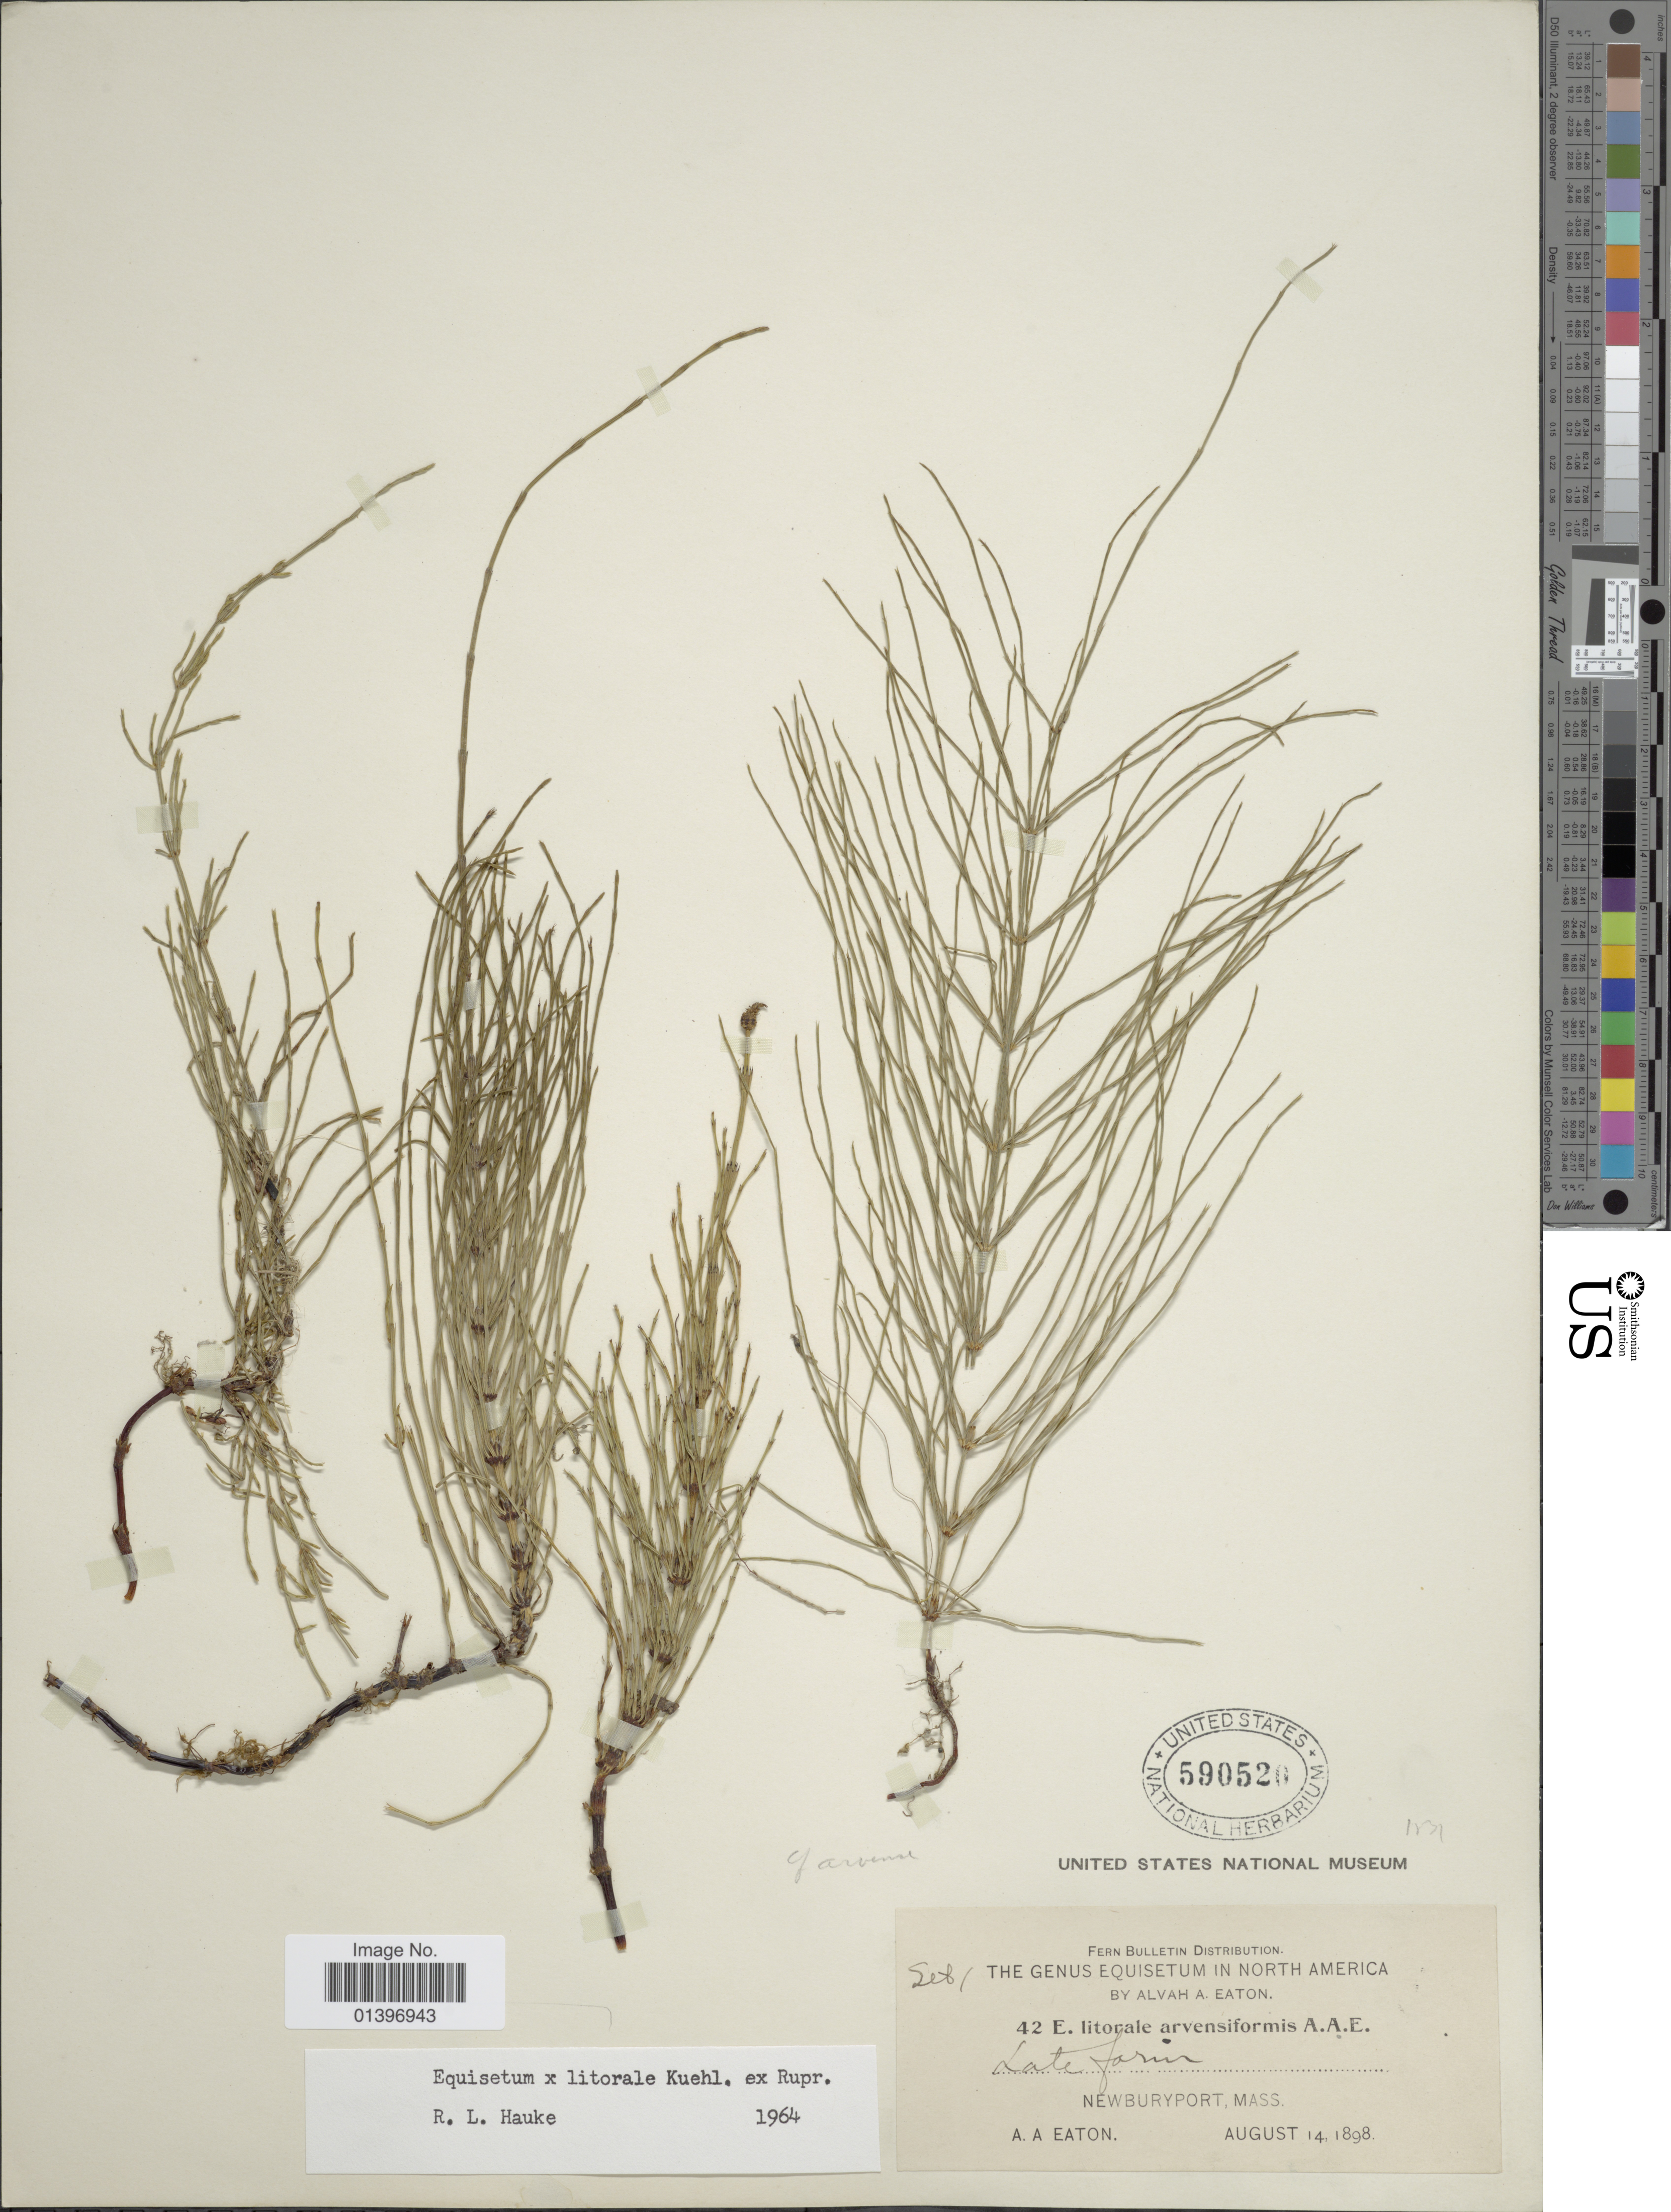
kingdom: Plantae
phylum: Tracheophyta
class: Polypodiopsida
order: Equisetales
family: Equisetaceae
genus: Equisetum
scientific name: Equisetum x litorale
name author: Kuhlw.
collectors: A. A. Eaton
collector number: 42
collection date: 1898-08-14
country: United States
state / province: Massachusetts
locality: Newburyport, Mass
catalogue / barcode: US 590520